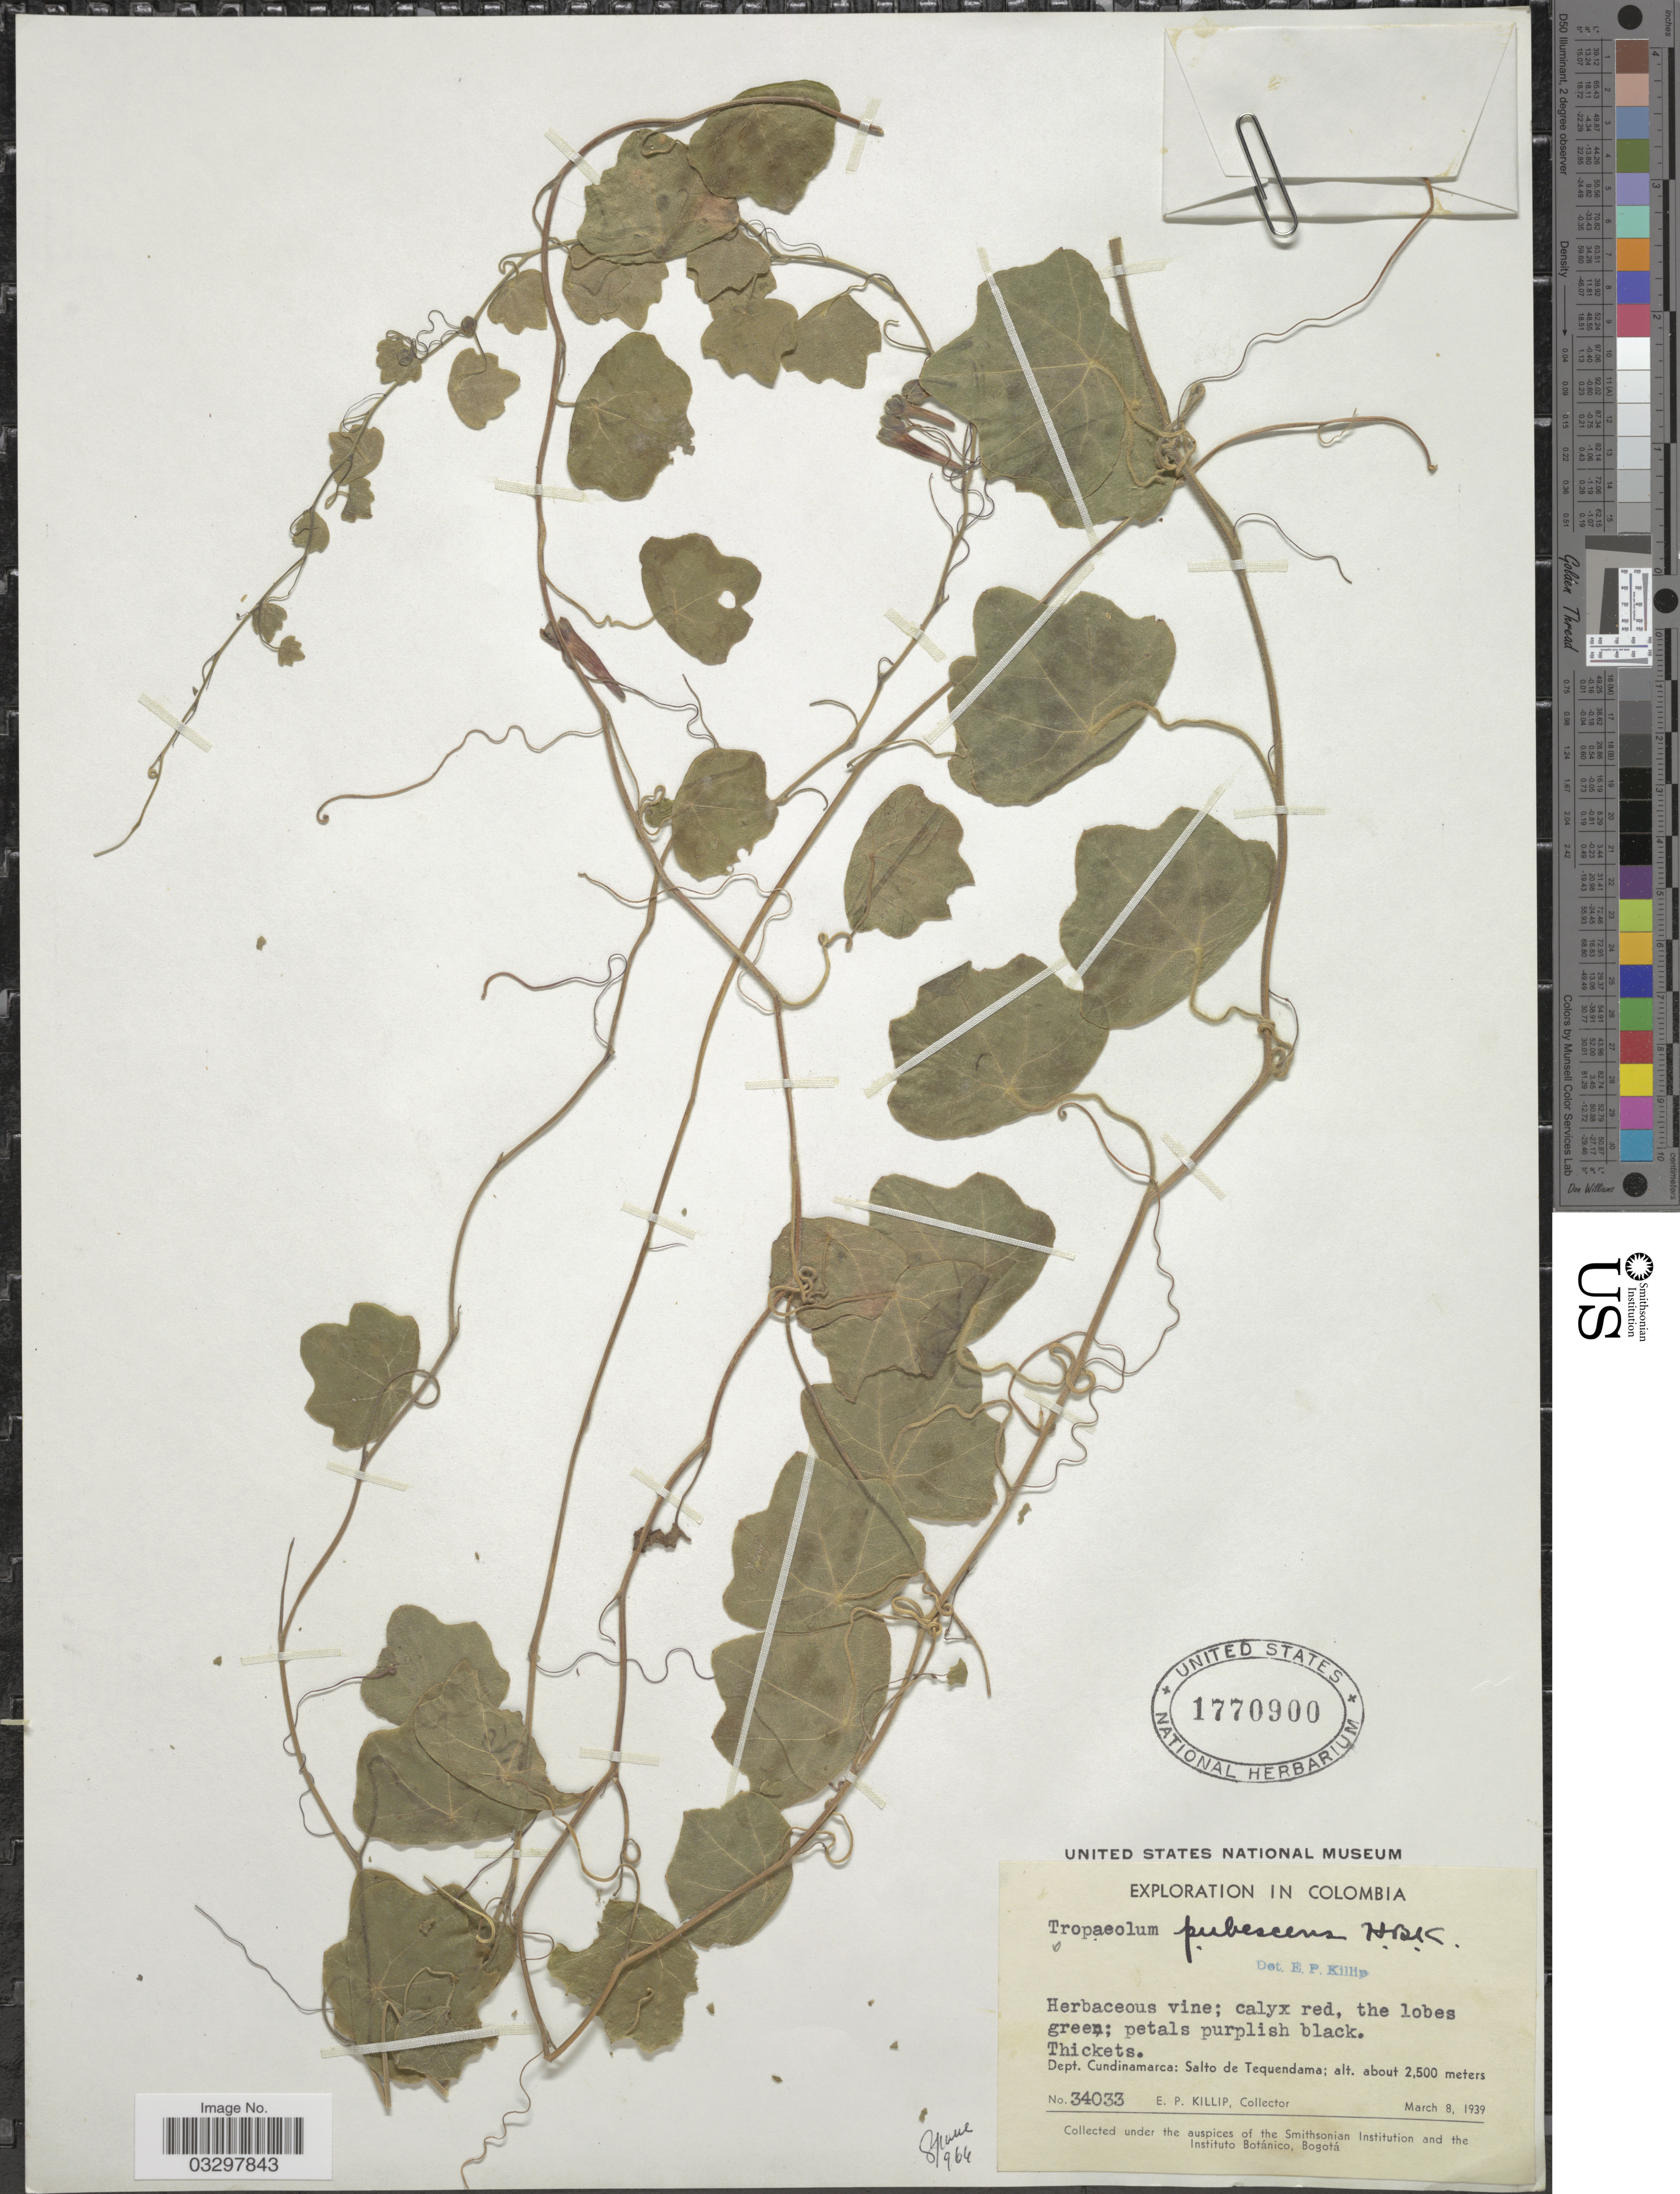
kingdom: Plantae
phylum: Tracheophyta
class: Magnoliopsida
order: Brassicales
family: Tropaeolaceae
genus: Tropaeolum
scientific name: Tropaeolum pubescens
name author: Kunth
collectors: E. P. Killip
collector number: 34033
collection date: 1939-03-08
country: Colombia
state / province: Cundinamarca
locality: Dept. Cundinamarca: Salto de Tequendama.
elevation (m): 2500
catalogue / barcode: US 1770900